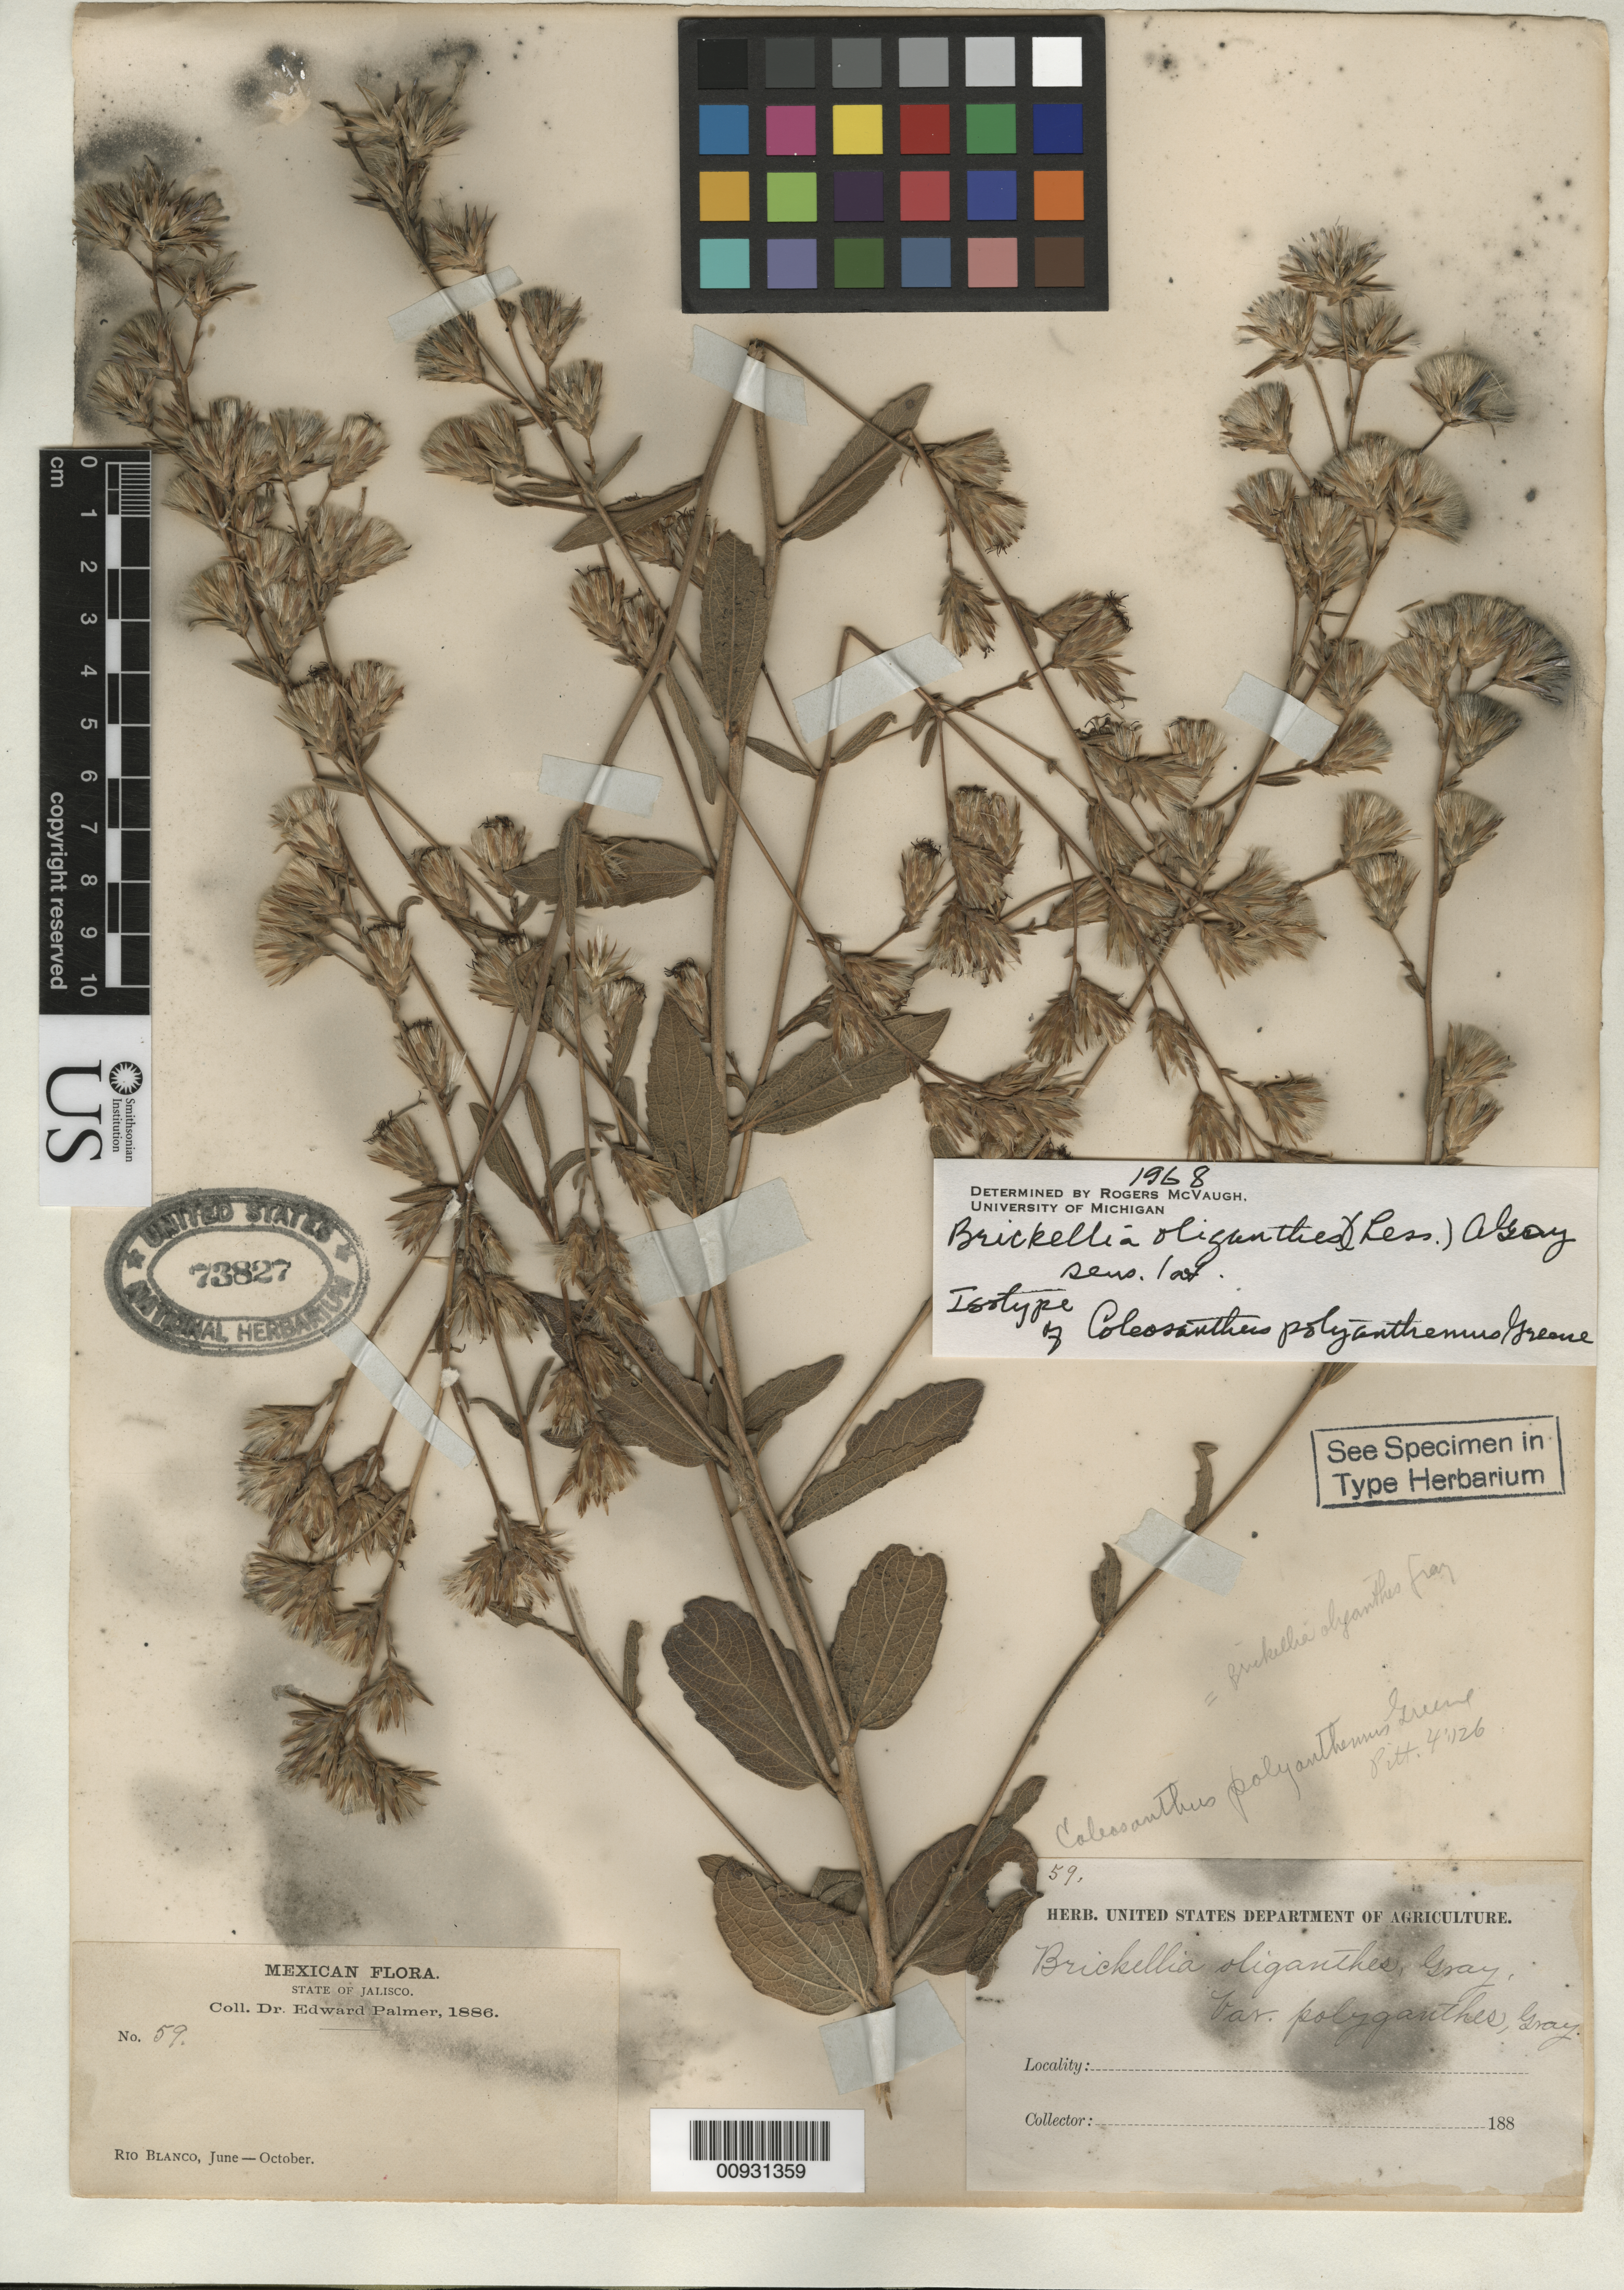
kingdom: Plantae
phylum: Tracheophyta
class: Magnoliopsida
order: Asterales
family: Asteraceae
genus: Coleosanthus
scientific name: Coleosanthus polyanthemus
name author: Greene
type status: Isotype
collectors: E. Palmer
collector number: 59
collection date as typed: Jul 1886 to -- Oct 1886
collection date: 1886-07/1886-10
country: Mexico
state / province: Jalisco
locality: Río Blanco.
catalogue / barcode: US 73827